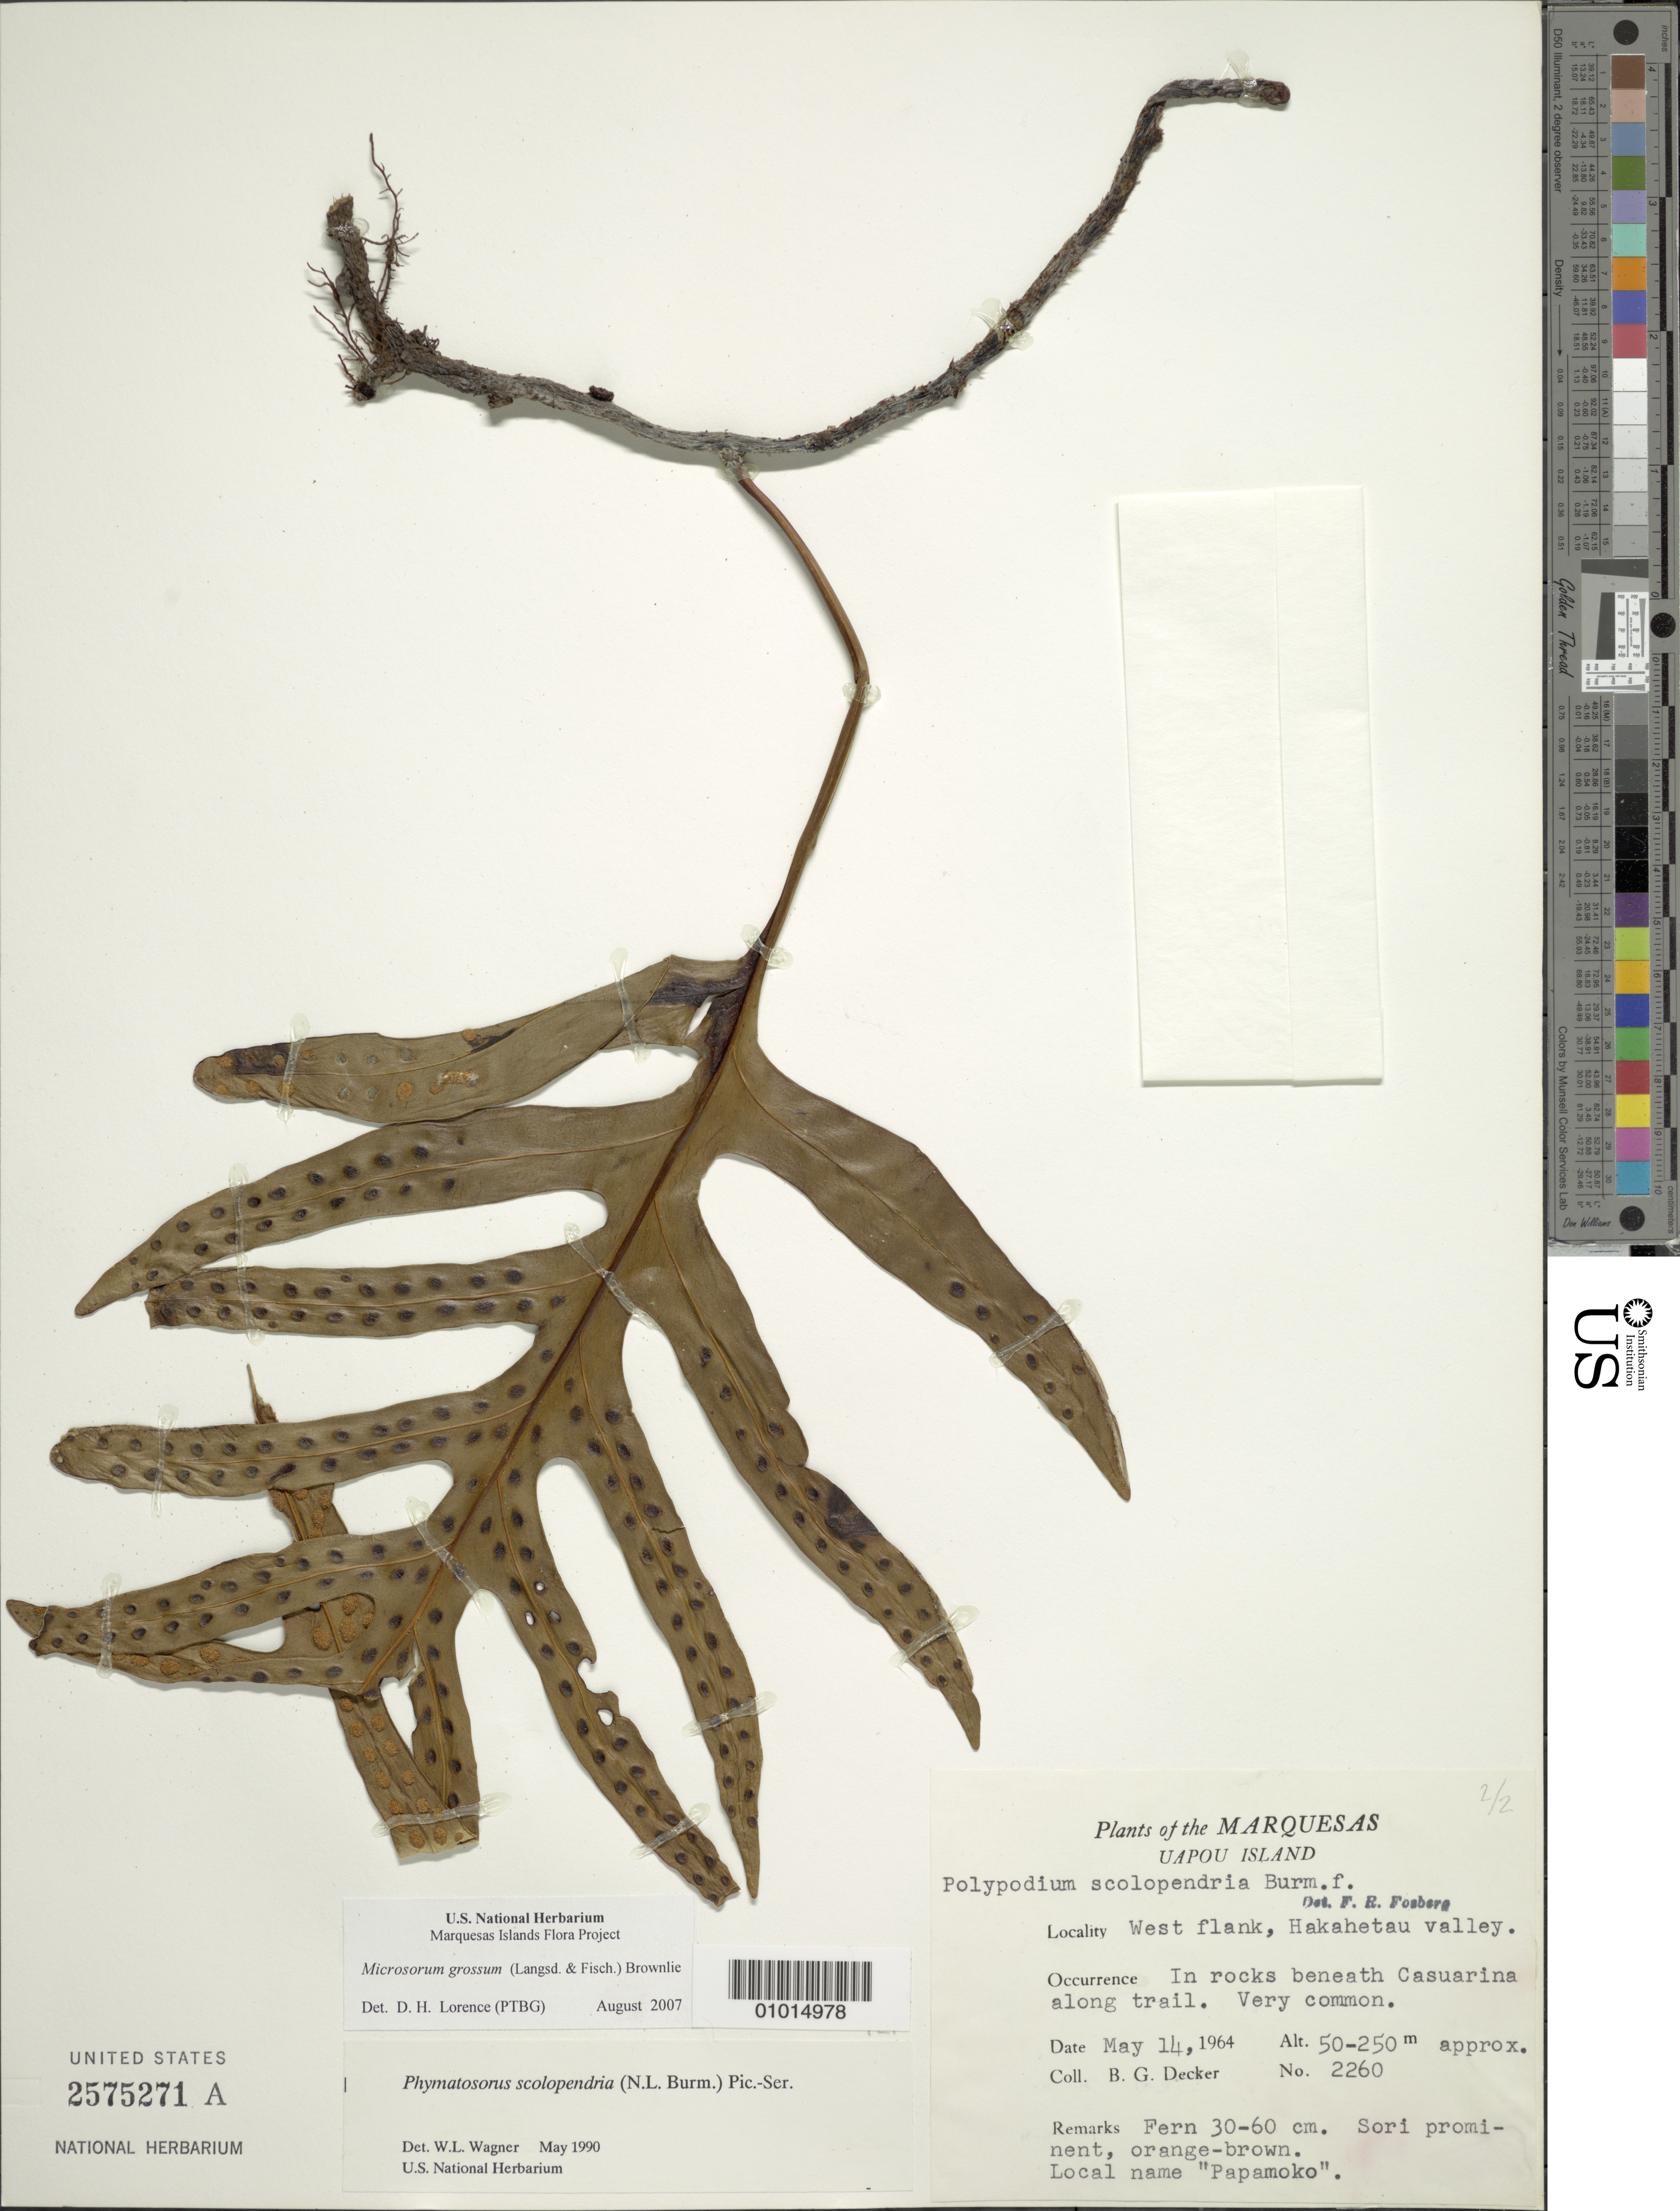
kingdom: Plantae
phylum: Tracheophyta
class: Polypodiopsida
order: Polypodiales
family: Polypodiaceae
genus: Microsorum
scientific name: Microsorum grossum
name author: (Langsd. & Fisch.) S.B. Andrews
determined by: Lorence, David H., (PTBG), National Tropical Botanical Garden (UNITED STATES)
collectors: B. G. Decker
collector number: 2260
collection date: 1964-05-14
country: French Polynesia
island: Ua Pou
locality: Hakahetau Valley, W flank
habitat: In rocks beneath Casuarina along trail; very common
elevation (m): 50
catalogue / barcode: US 2575271A